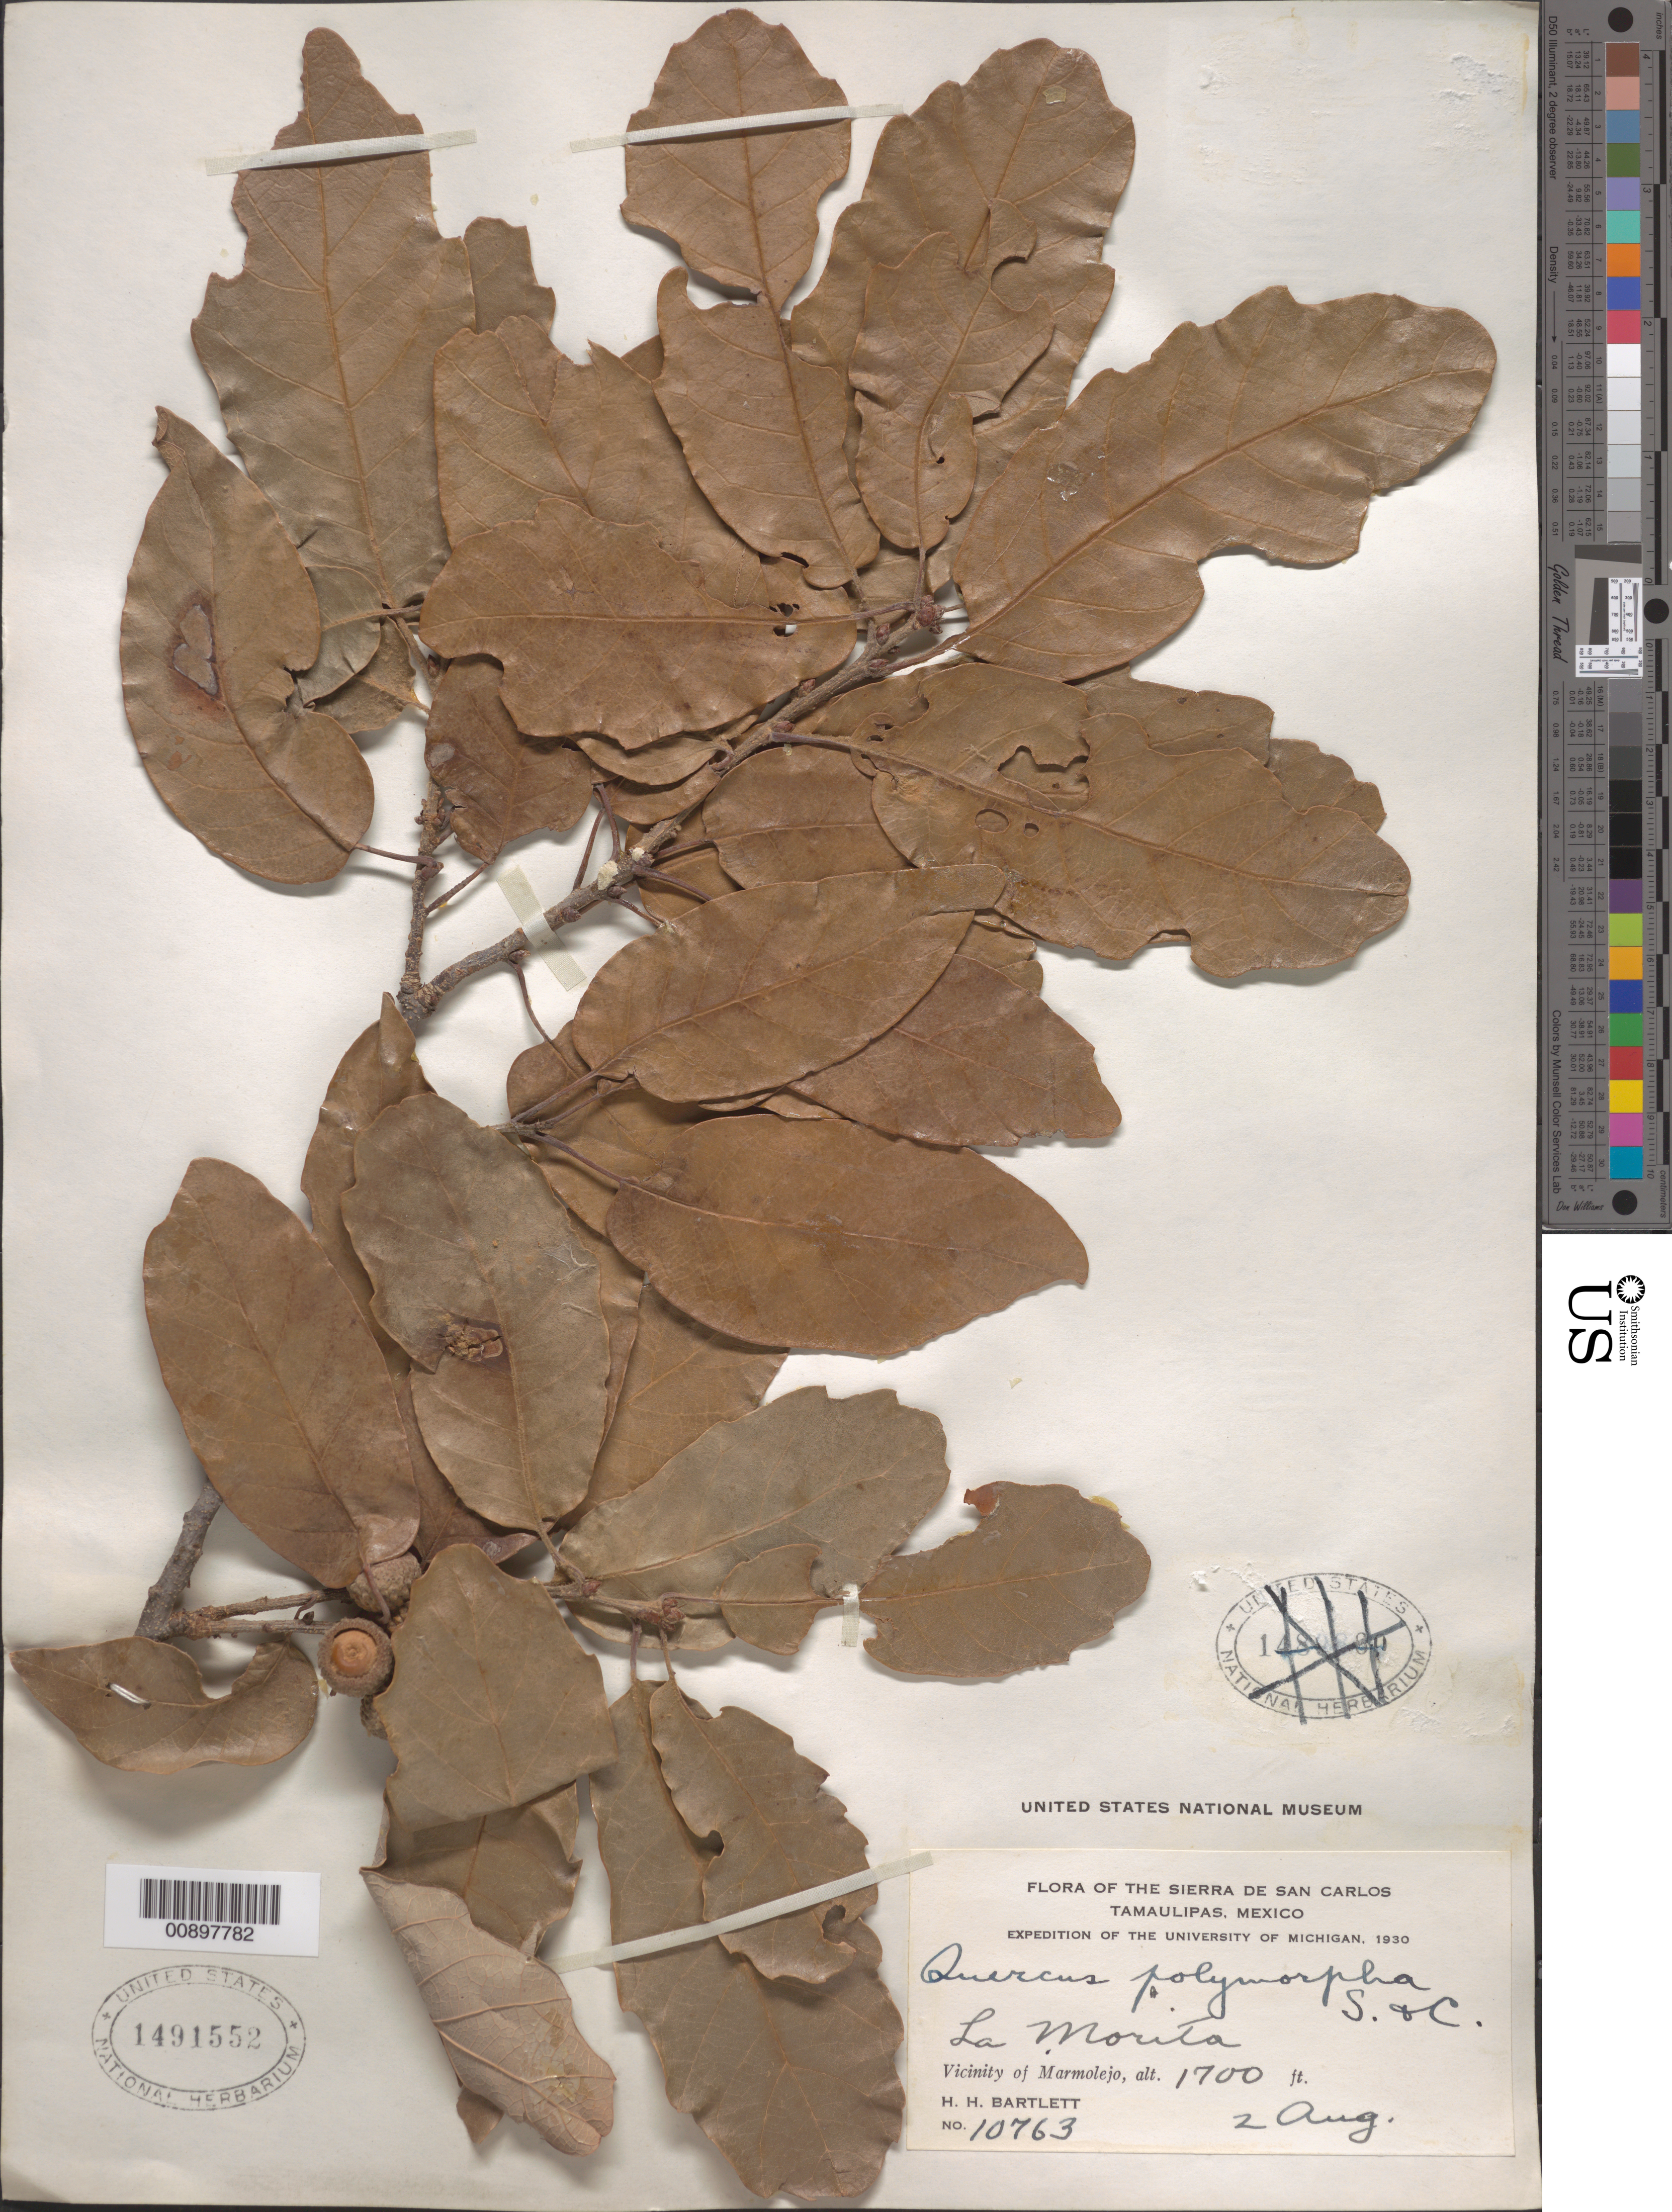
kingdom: Plantae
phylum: Tracheophyta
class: Magnoliopsida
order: Fagales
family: Fagaceae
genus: Quercus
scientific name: Quercus polymorpha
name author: Schltdl. & Cham.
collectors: H. H. Bartlett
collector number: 10763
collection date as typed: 02 Aug 1930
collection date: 1930-08-02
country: Mexico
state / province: Tamaulipas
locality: La Morita. Vicinity of Marmolejo. Sierra de San Carlos, Tamaulipas.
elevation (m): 518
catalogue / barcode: US 1491552